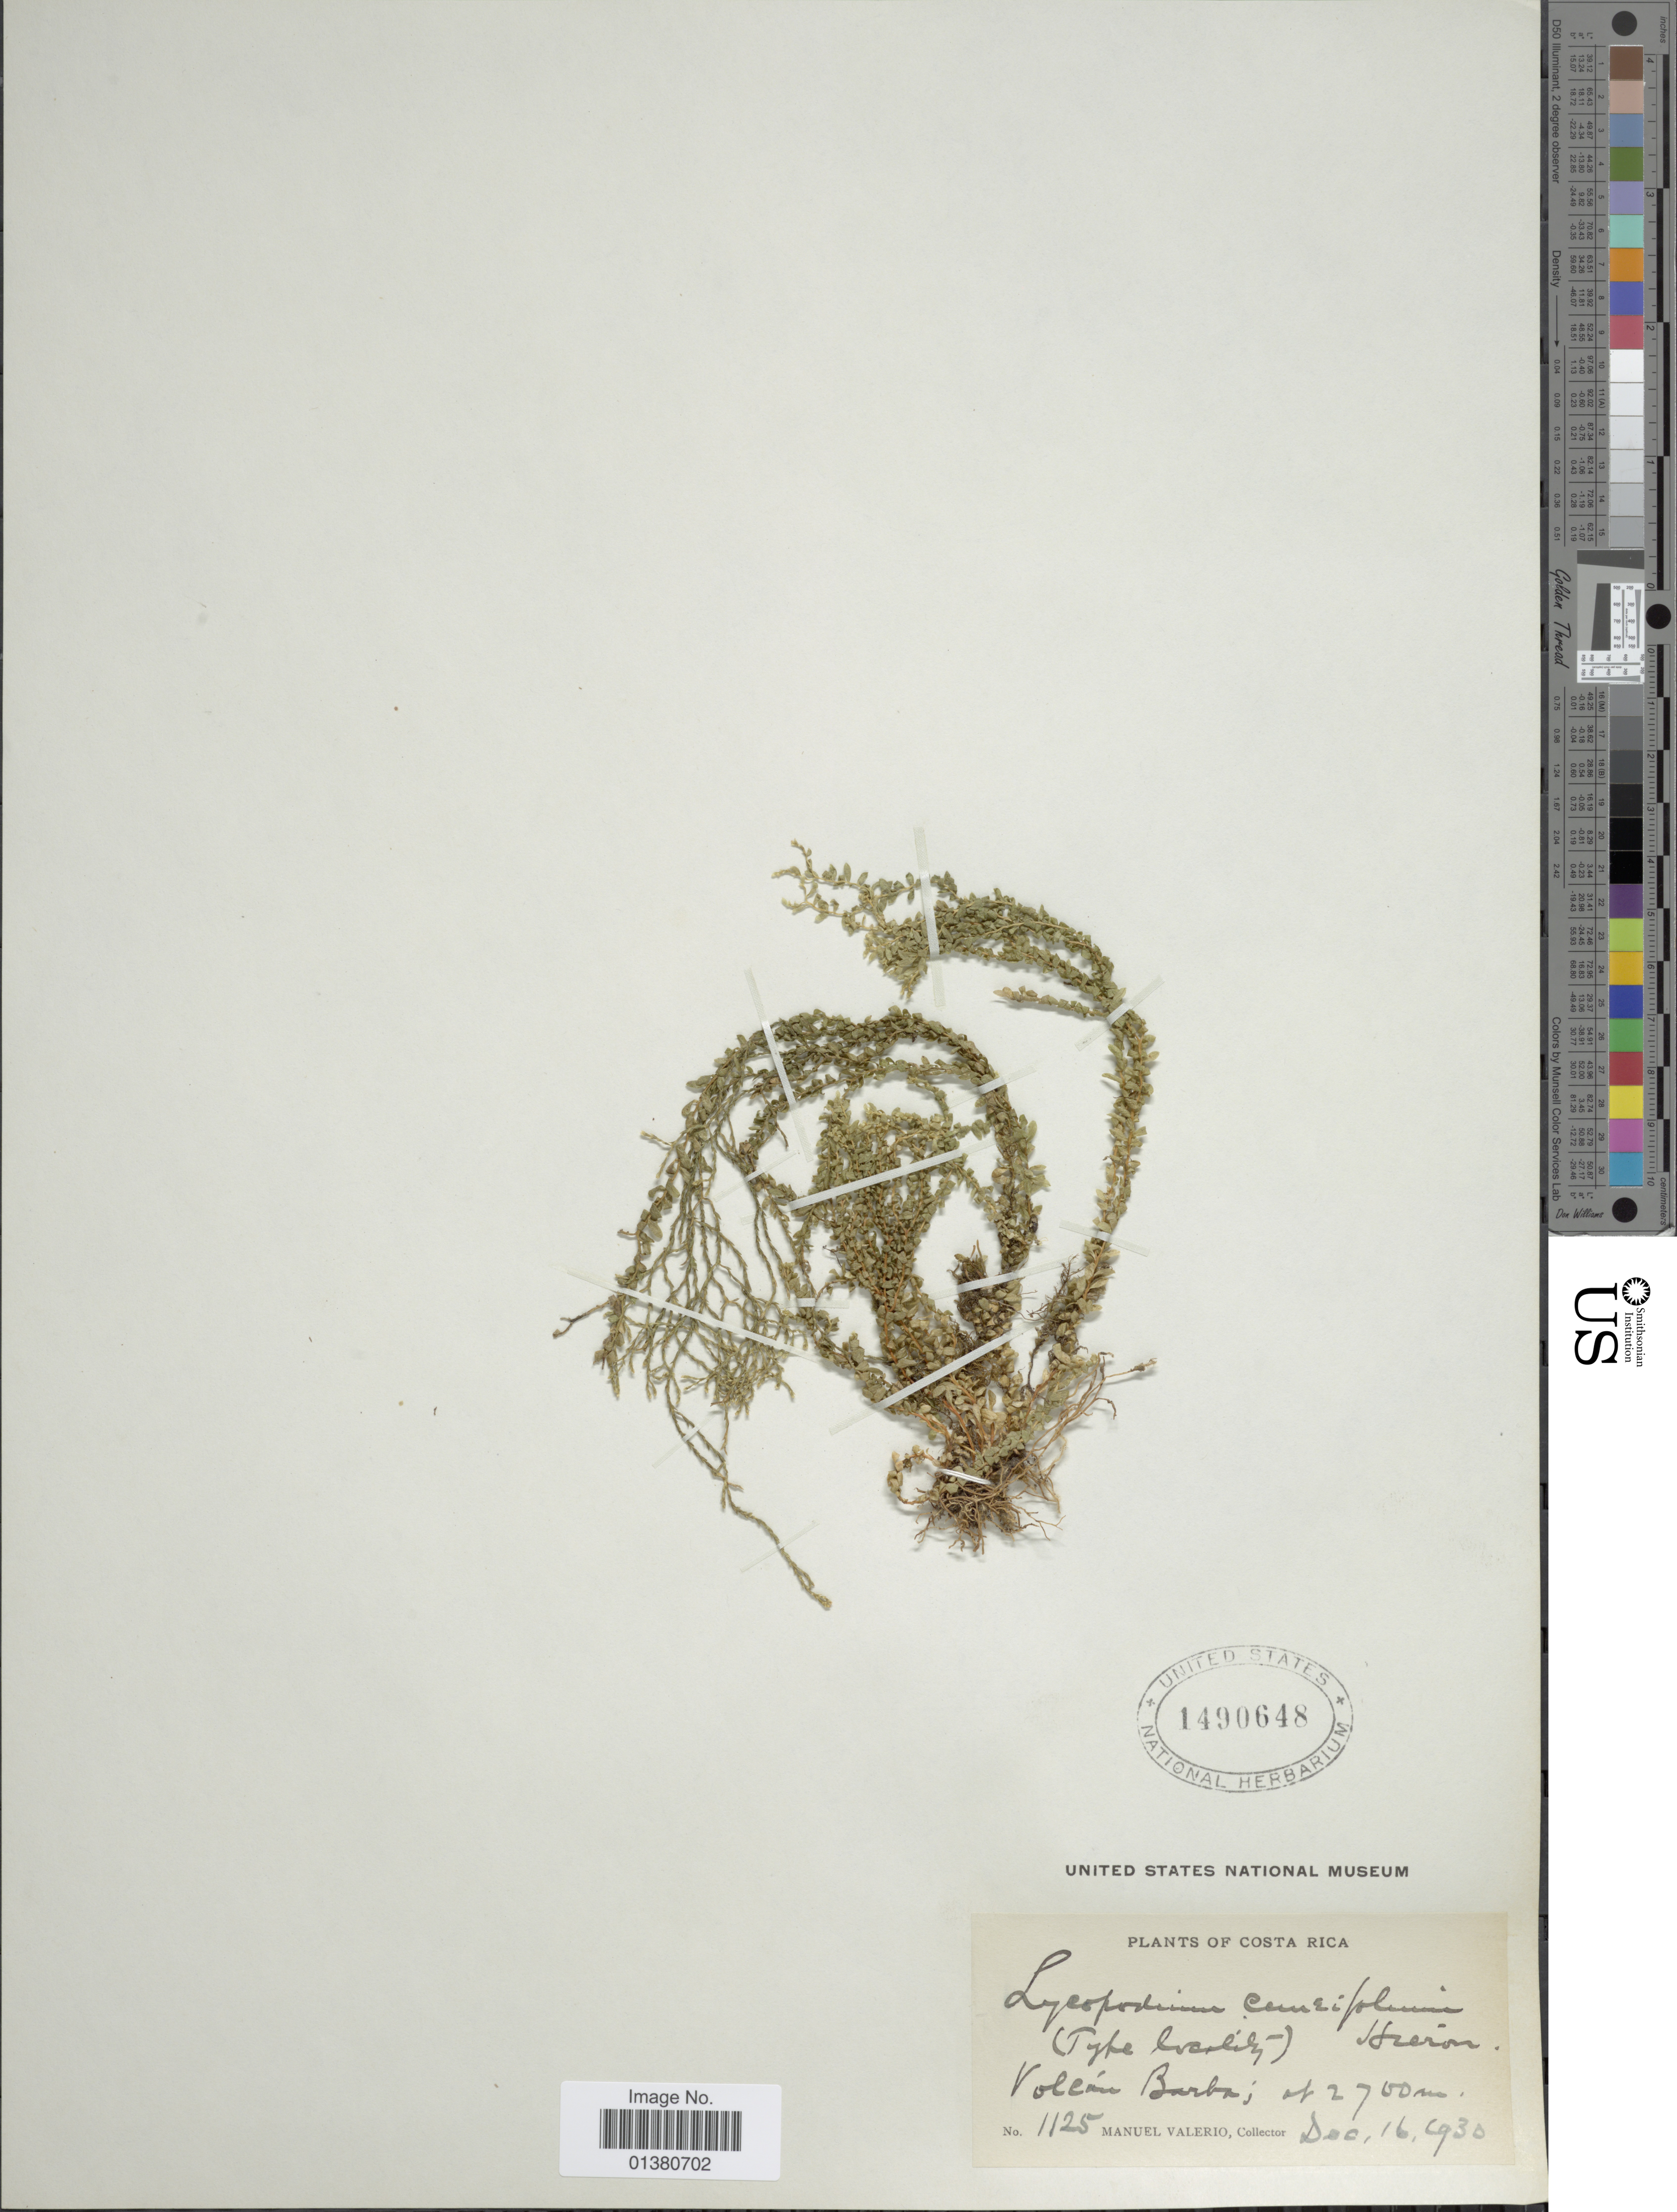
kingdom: Plantae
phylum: Tracheophyta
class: Lycopodiopsida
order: Lycopodiales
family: Lycopodiaceae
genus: Phlegmariurus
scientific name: Phlegmariurus cuneifolius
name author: (Hieron.) B. Øllg.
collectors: M. Valerio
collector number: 1125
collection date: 1930-12-16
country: Costa Rica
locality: Volcán Barba [Barva Volcano]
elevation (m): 2700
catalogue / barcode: US 1490648